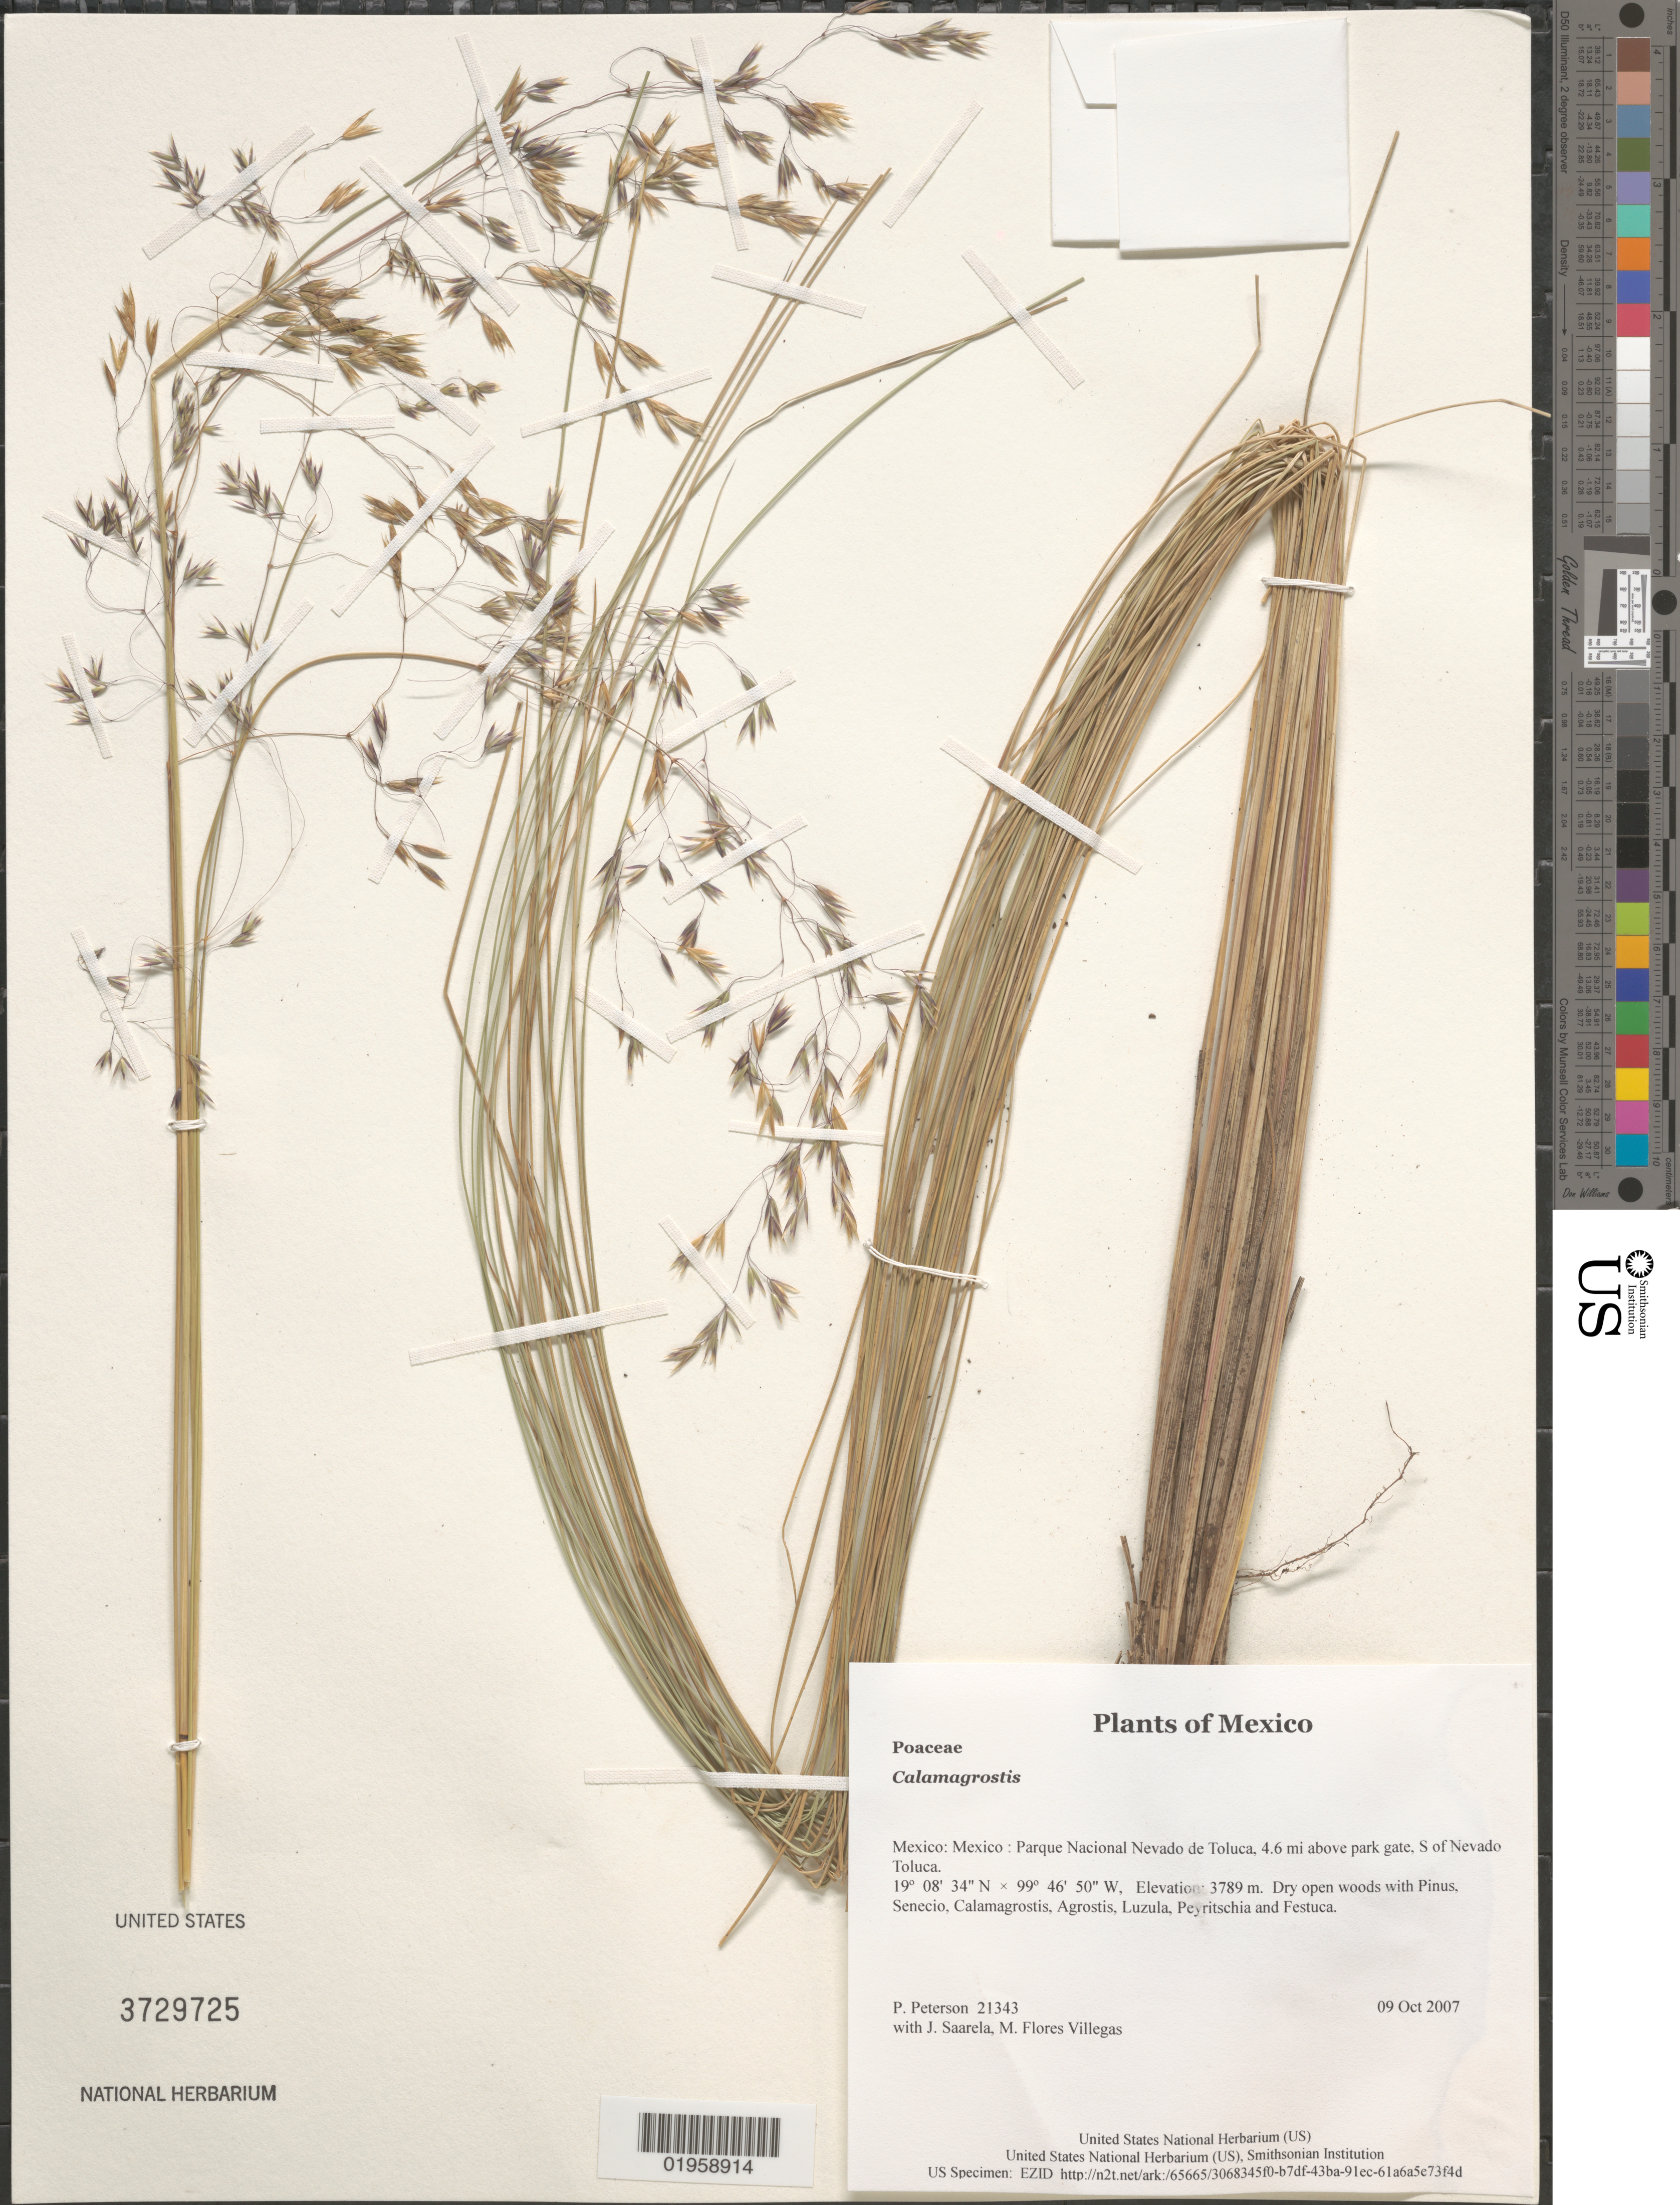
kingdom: Plantae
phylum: Tracheophyta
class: Liliopsida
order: Poales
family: Poaceae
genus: Peyritschia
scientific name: Peyritschia sp.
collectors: P. M. Peterson, J. Saarela & M. Flores Villegas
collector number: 21343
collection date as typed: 09 Oct 2007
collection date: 2007-10-09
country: Mexico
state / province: México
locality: Parque Nacional Nevado de Toluca, 4.6 mi above park gate, S of Nevado Toluca.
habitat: Dry open woods with Pinus, Senecio, Calamagrostis, Agrostis, Luzula, Peyritschia and Festuca.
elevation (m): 3789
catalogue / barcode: US 3729725